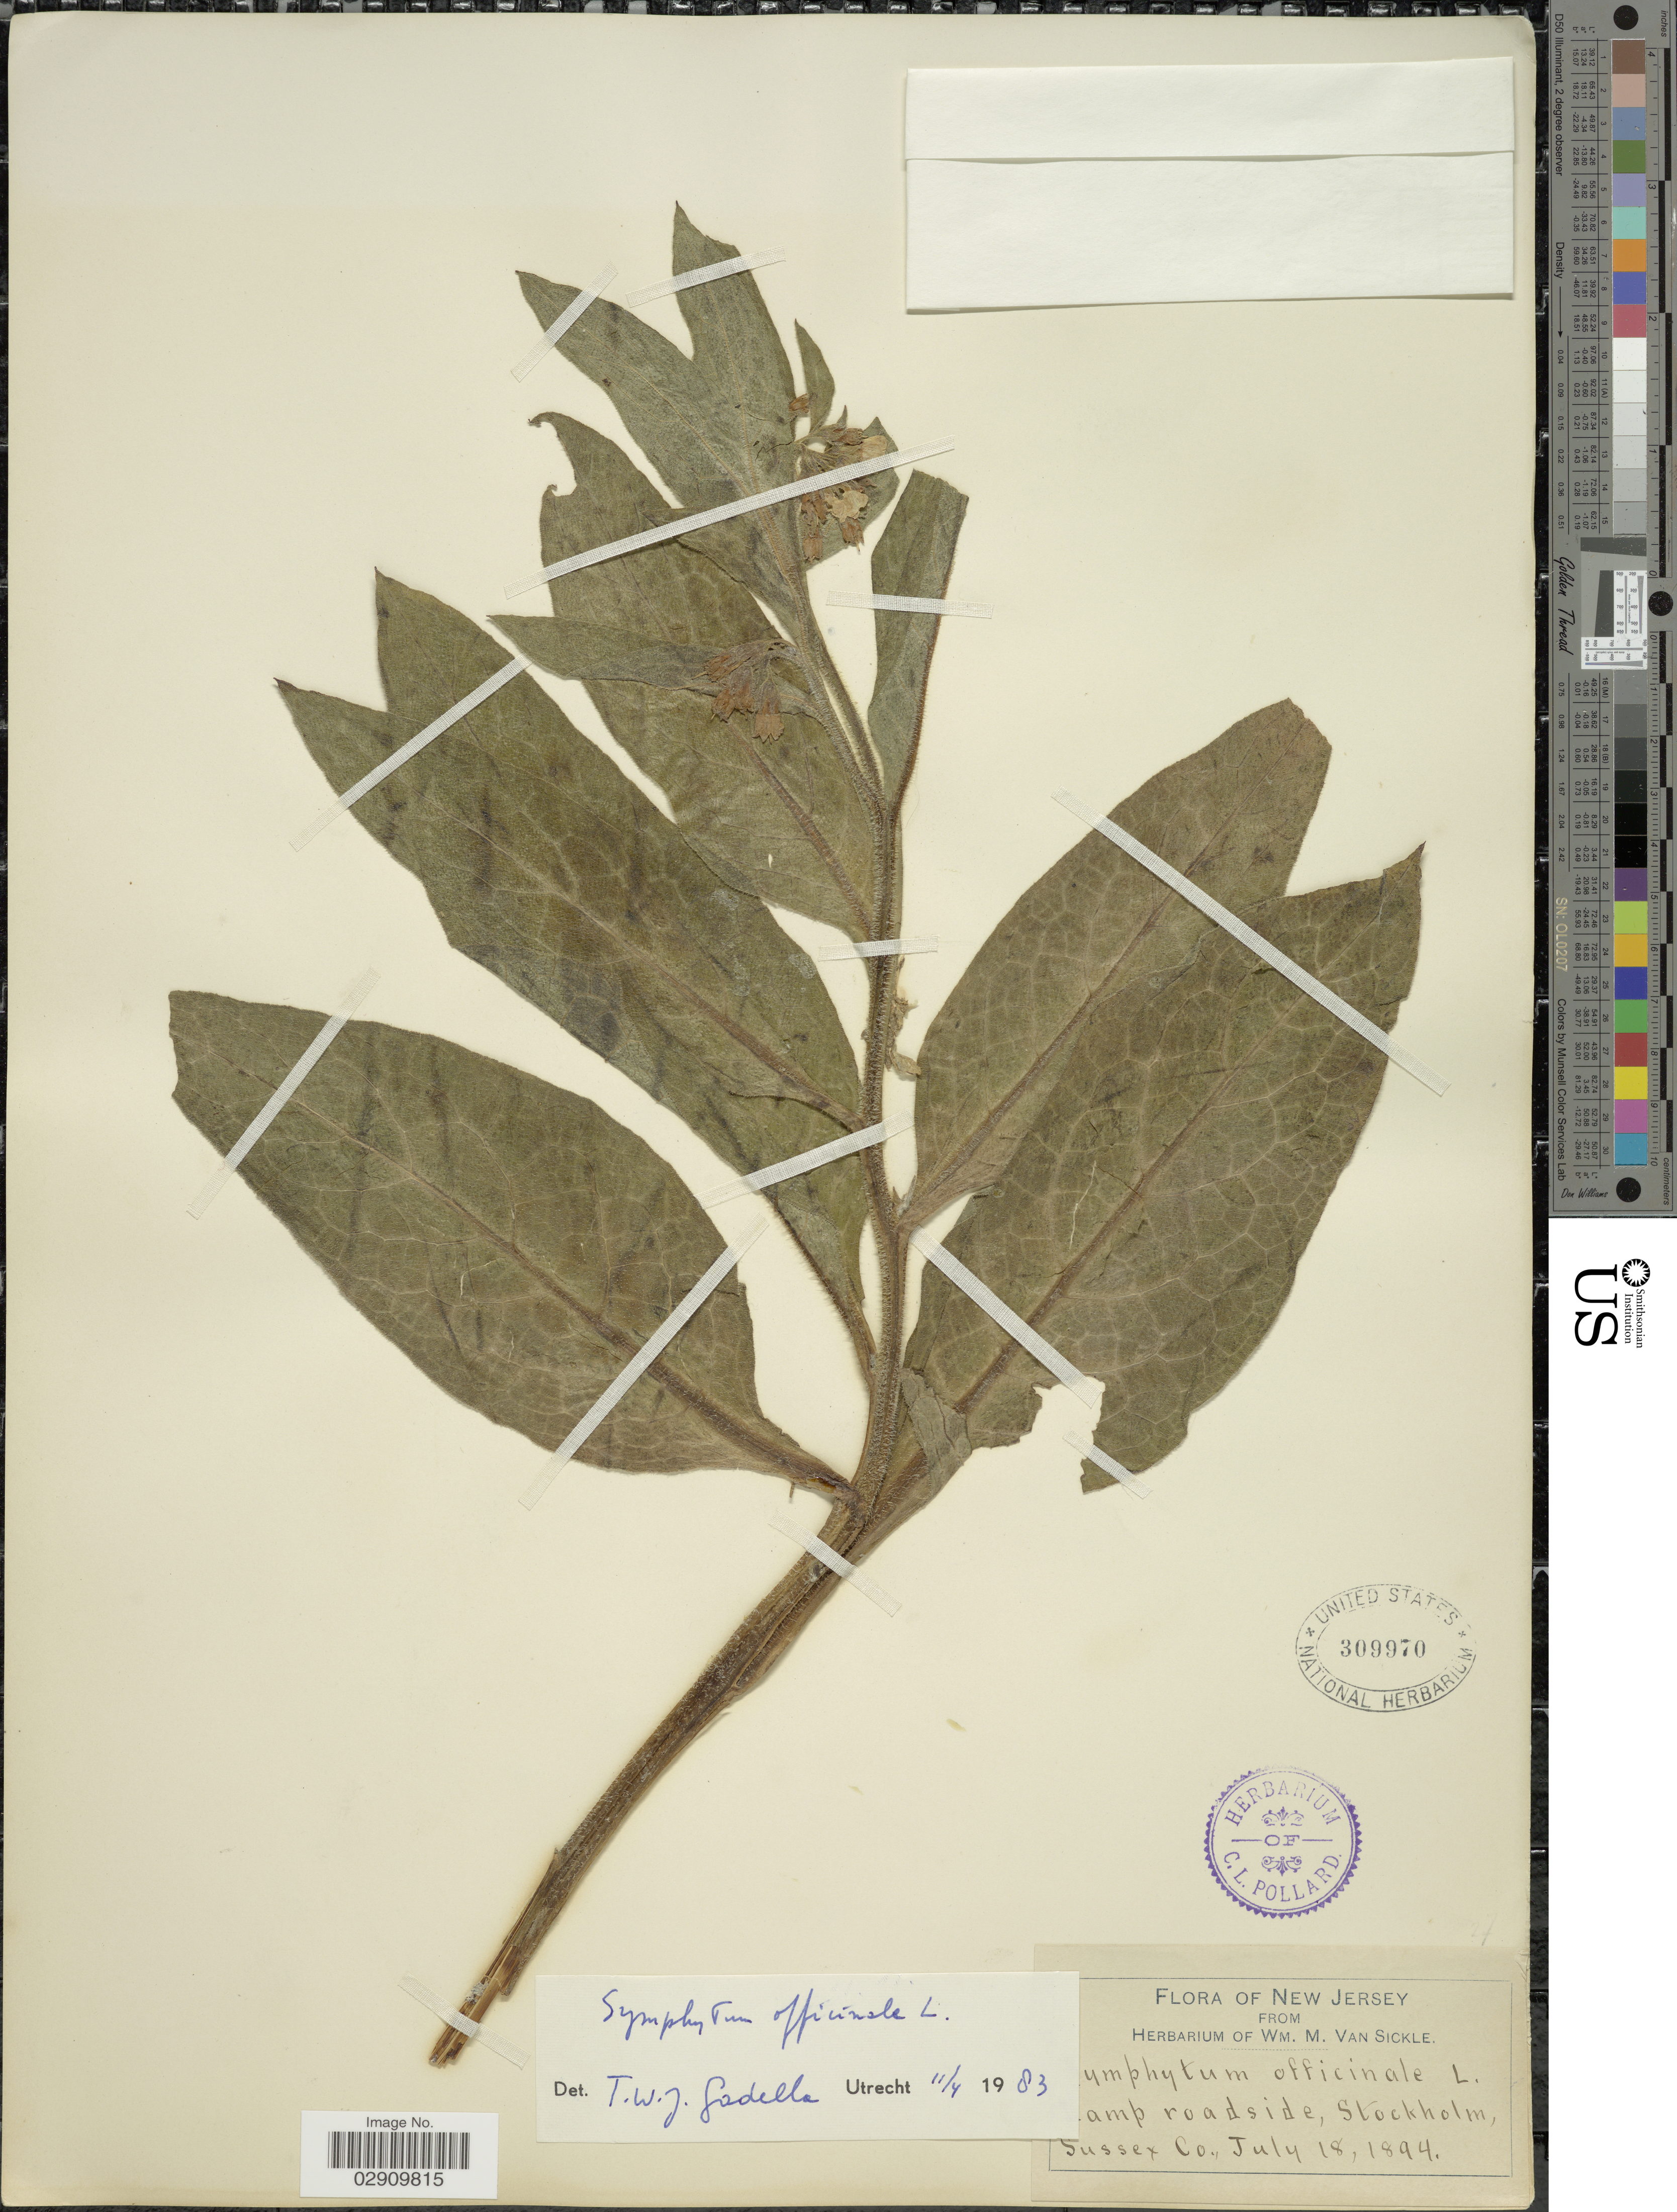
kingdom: Plantae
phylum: Tracheophyta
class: Magnoliopsida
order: Boraginales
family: Boraginaceae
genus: Symphytum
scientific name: Symphytum officinale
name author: L.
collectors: ex herb. Wm. M. Van Sickle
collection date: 1894-07-18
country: Sweden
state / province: Stockholm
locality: Swamp roadside, Stockholm, Sussex Co.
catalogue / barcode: US 309970